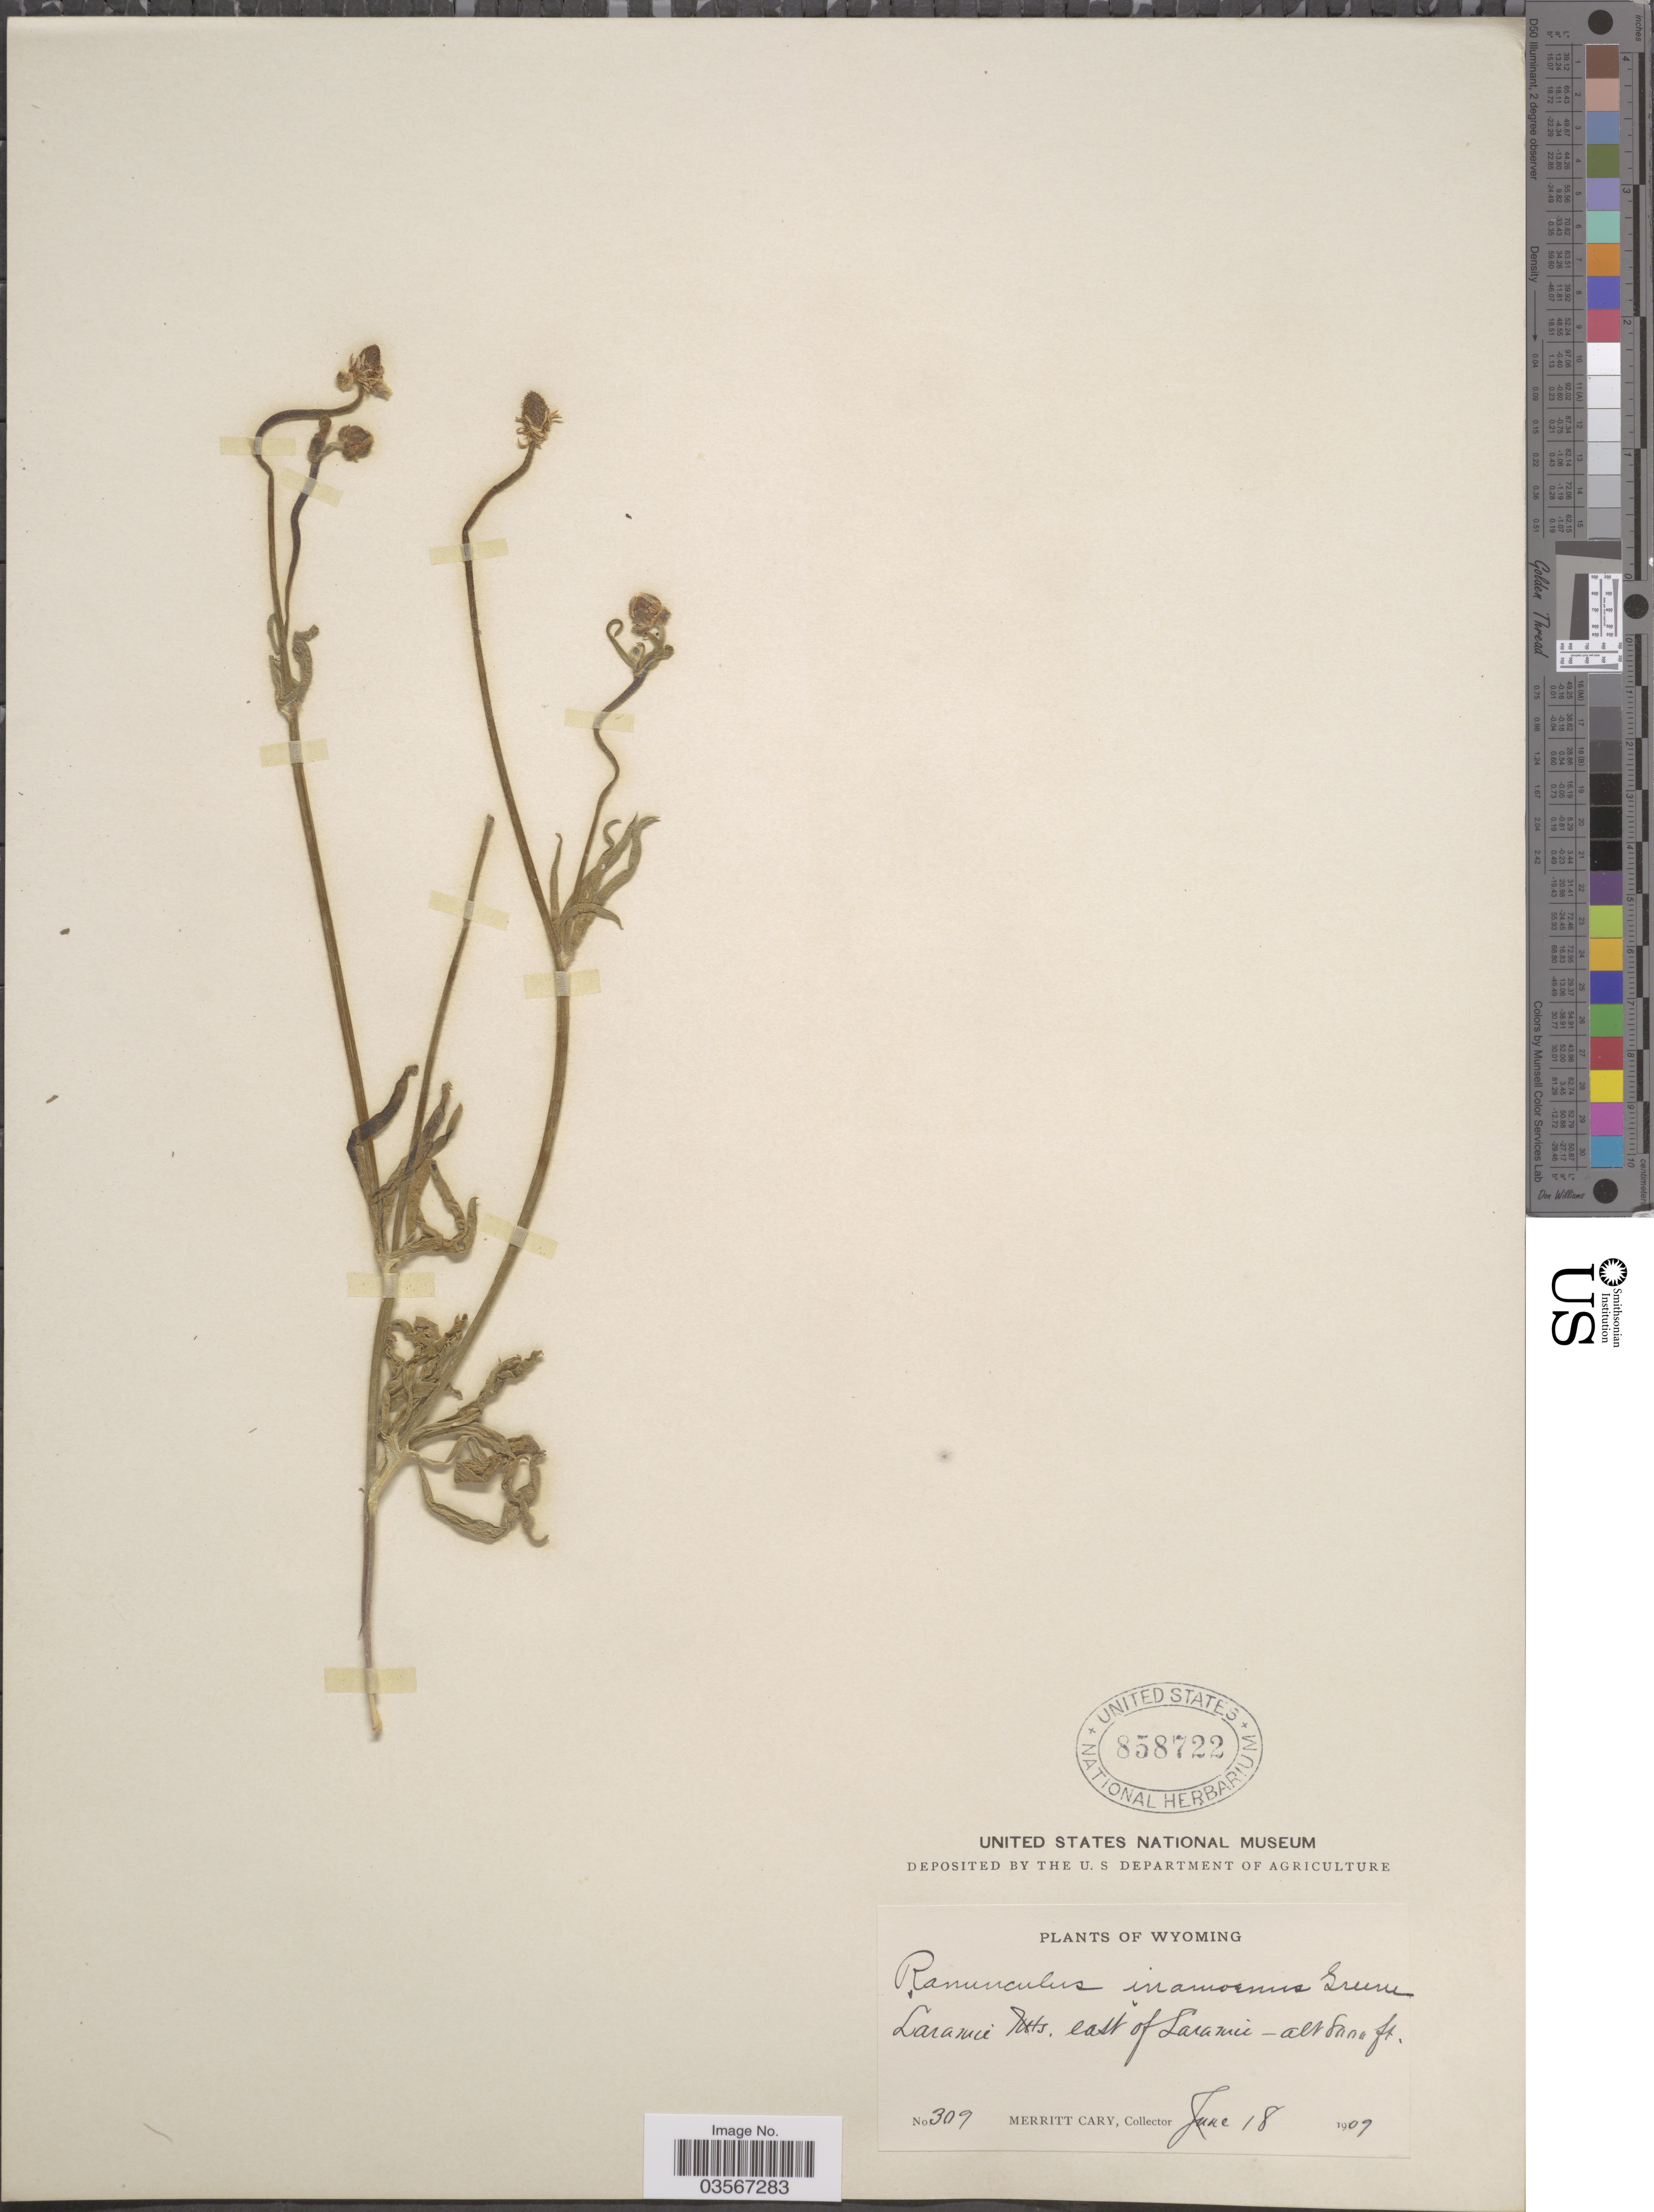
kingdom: Plantae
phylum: Tracheophyta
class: Magnoliopsida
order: Ranunculales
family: Ranunculaceae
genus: Ranunculus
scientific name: Ranunculus inamoenus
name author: Greene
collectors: M. Cary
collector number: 309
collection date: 1909-06-18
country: United States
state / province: Wyoming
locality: Laramie Mts. east of Laramie.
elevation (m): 2438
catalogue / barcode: US 858722